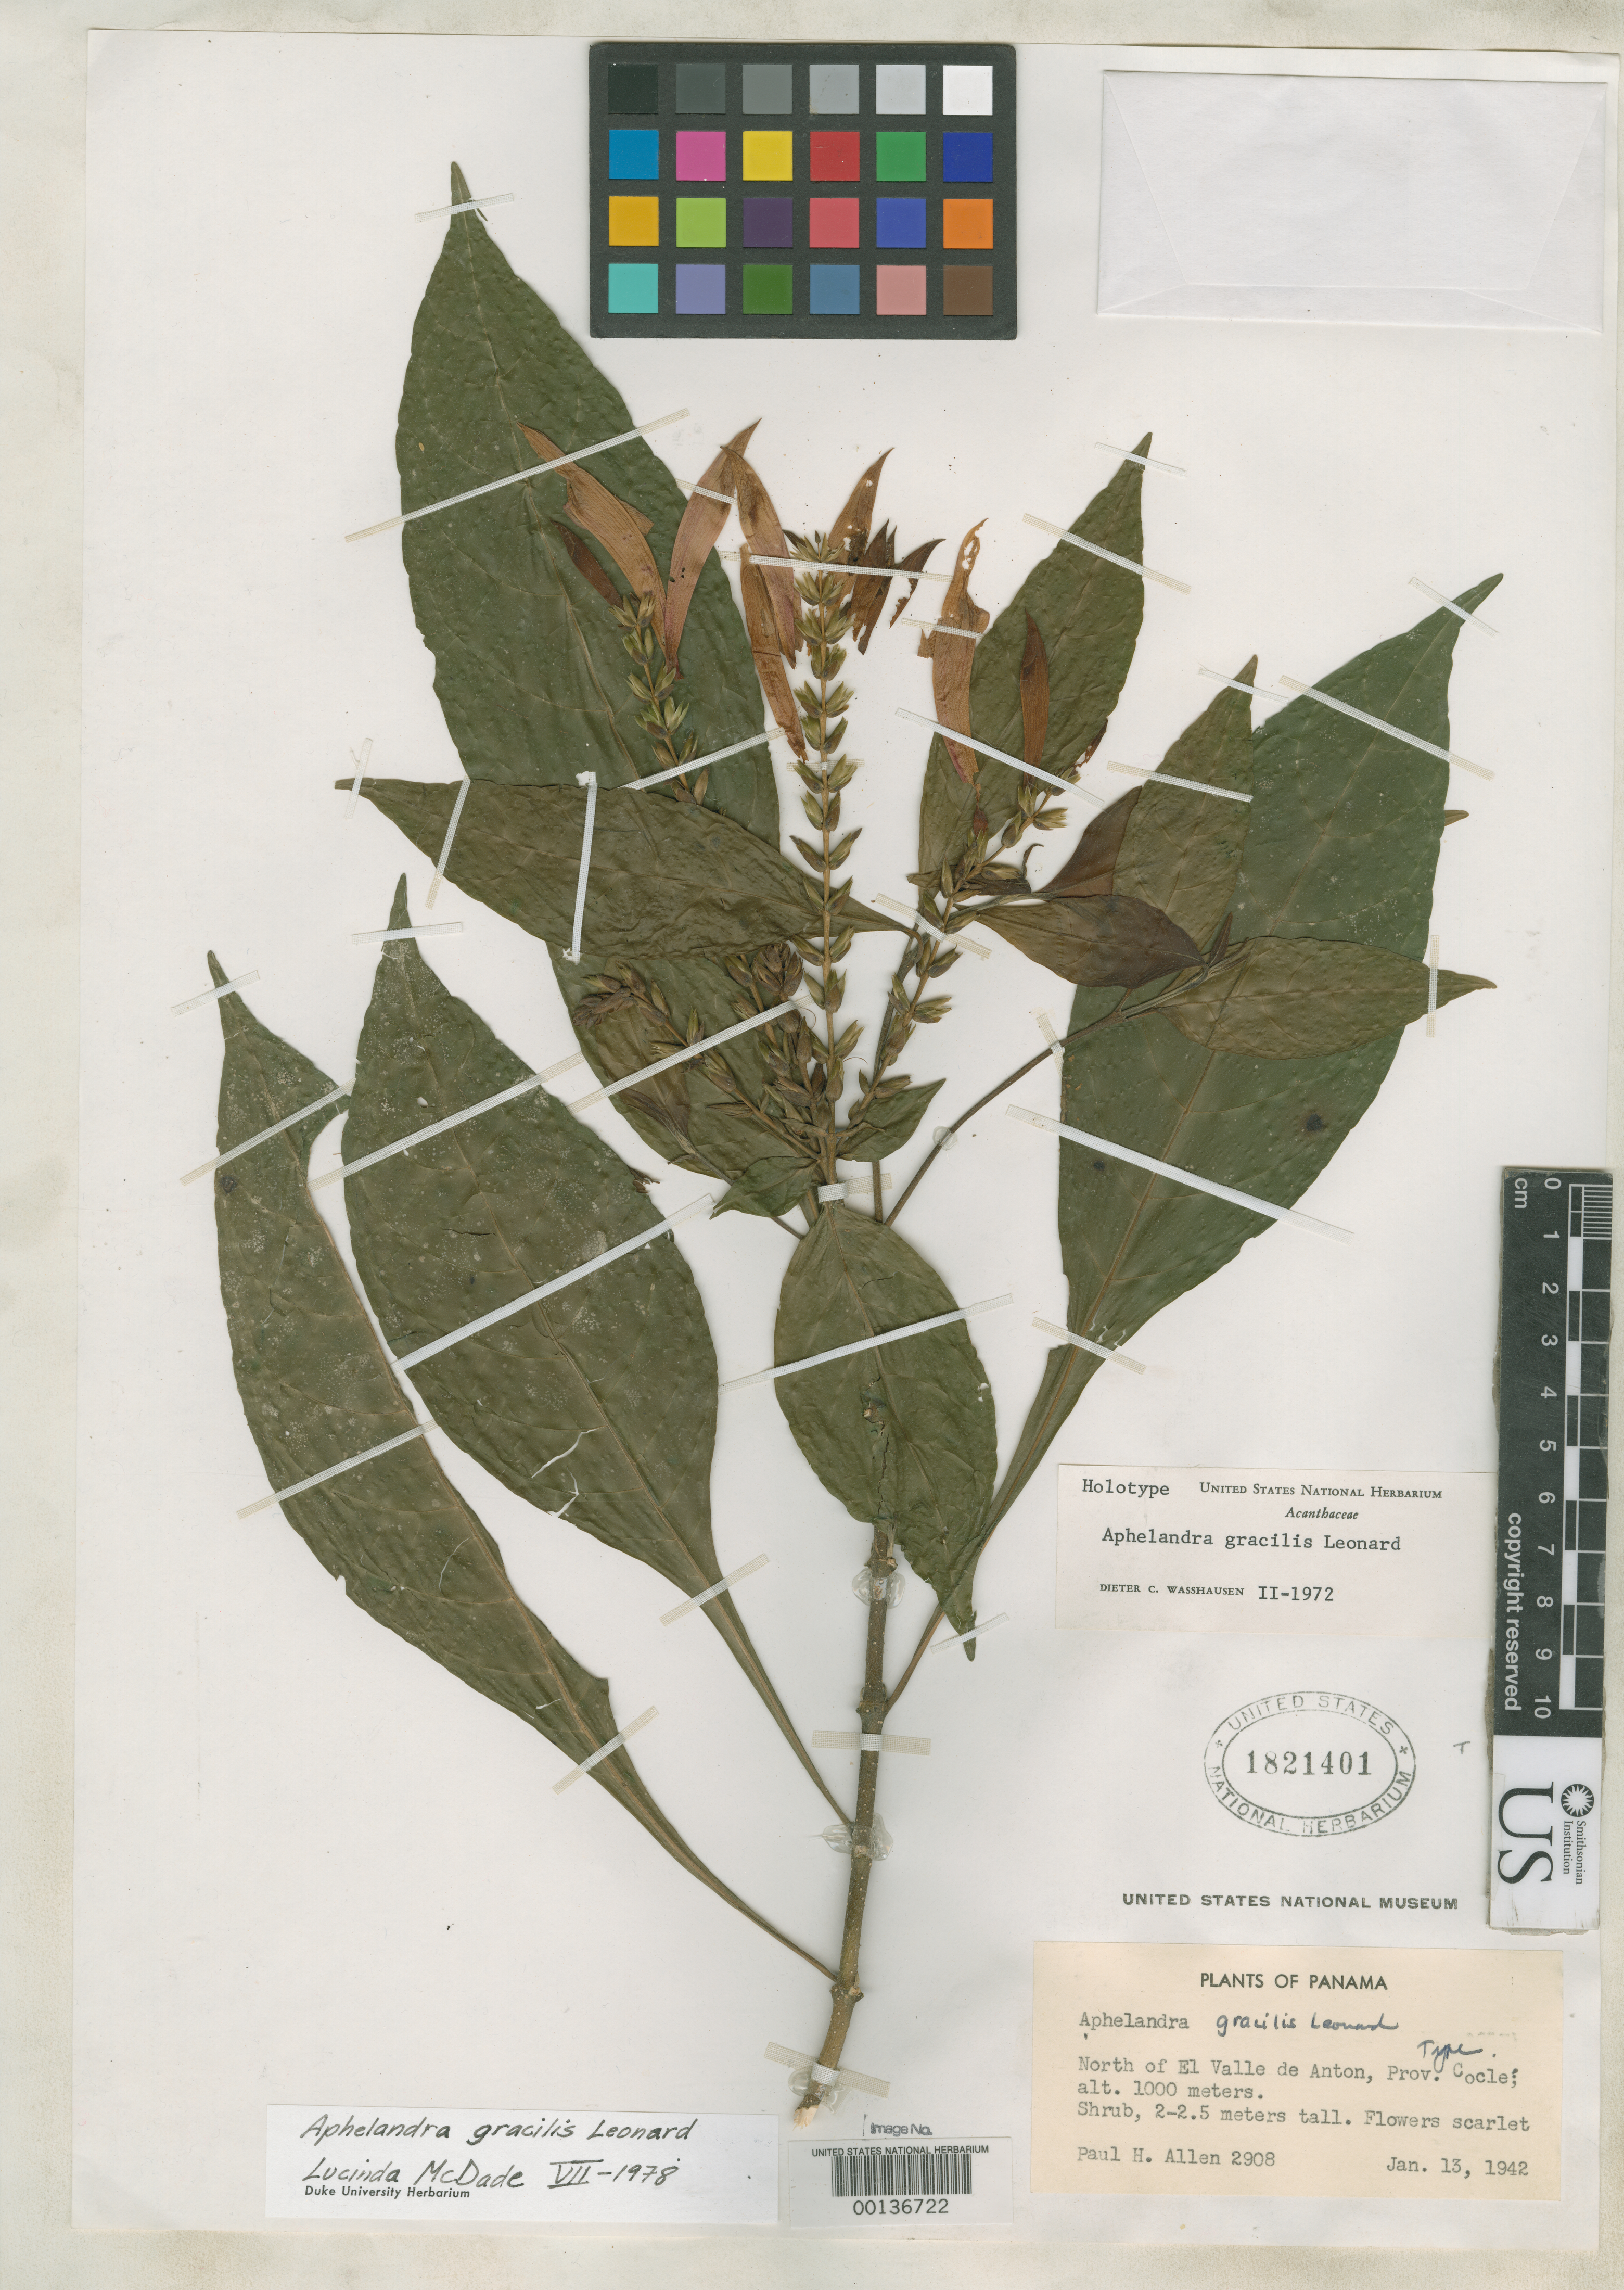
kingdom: Plantae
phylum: Tracheophyta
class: Magnoliopsida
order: Lamiales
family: Acanthaceae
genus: Aphelandra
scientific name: Aphelandra gracilis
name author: Leonard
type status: Holotype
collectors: P. H. Allen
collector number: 2908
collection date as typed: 13 Jan 1942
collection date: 1942-01-13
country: Panama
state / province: Coclé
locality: North of El Valle De Anton.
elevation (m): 1000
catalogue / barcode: US 1821401